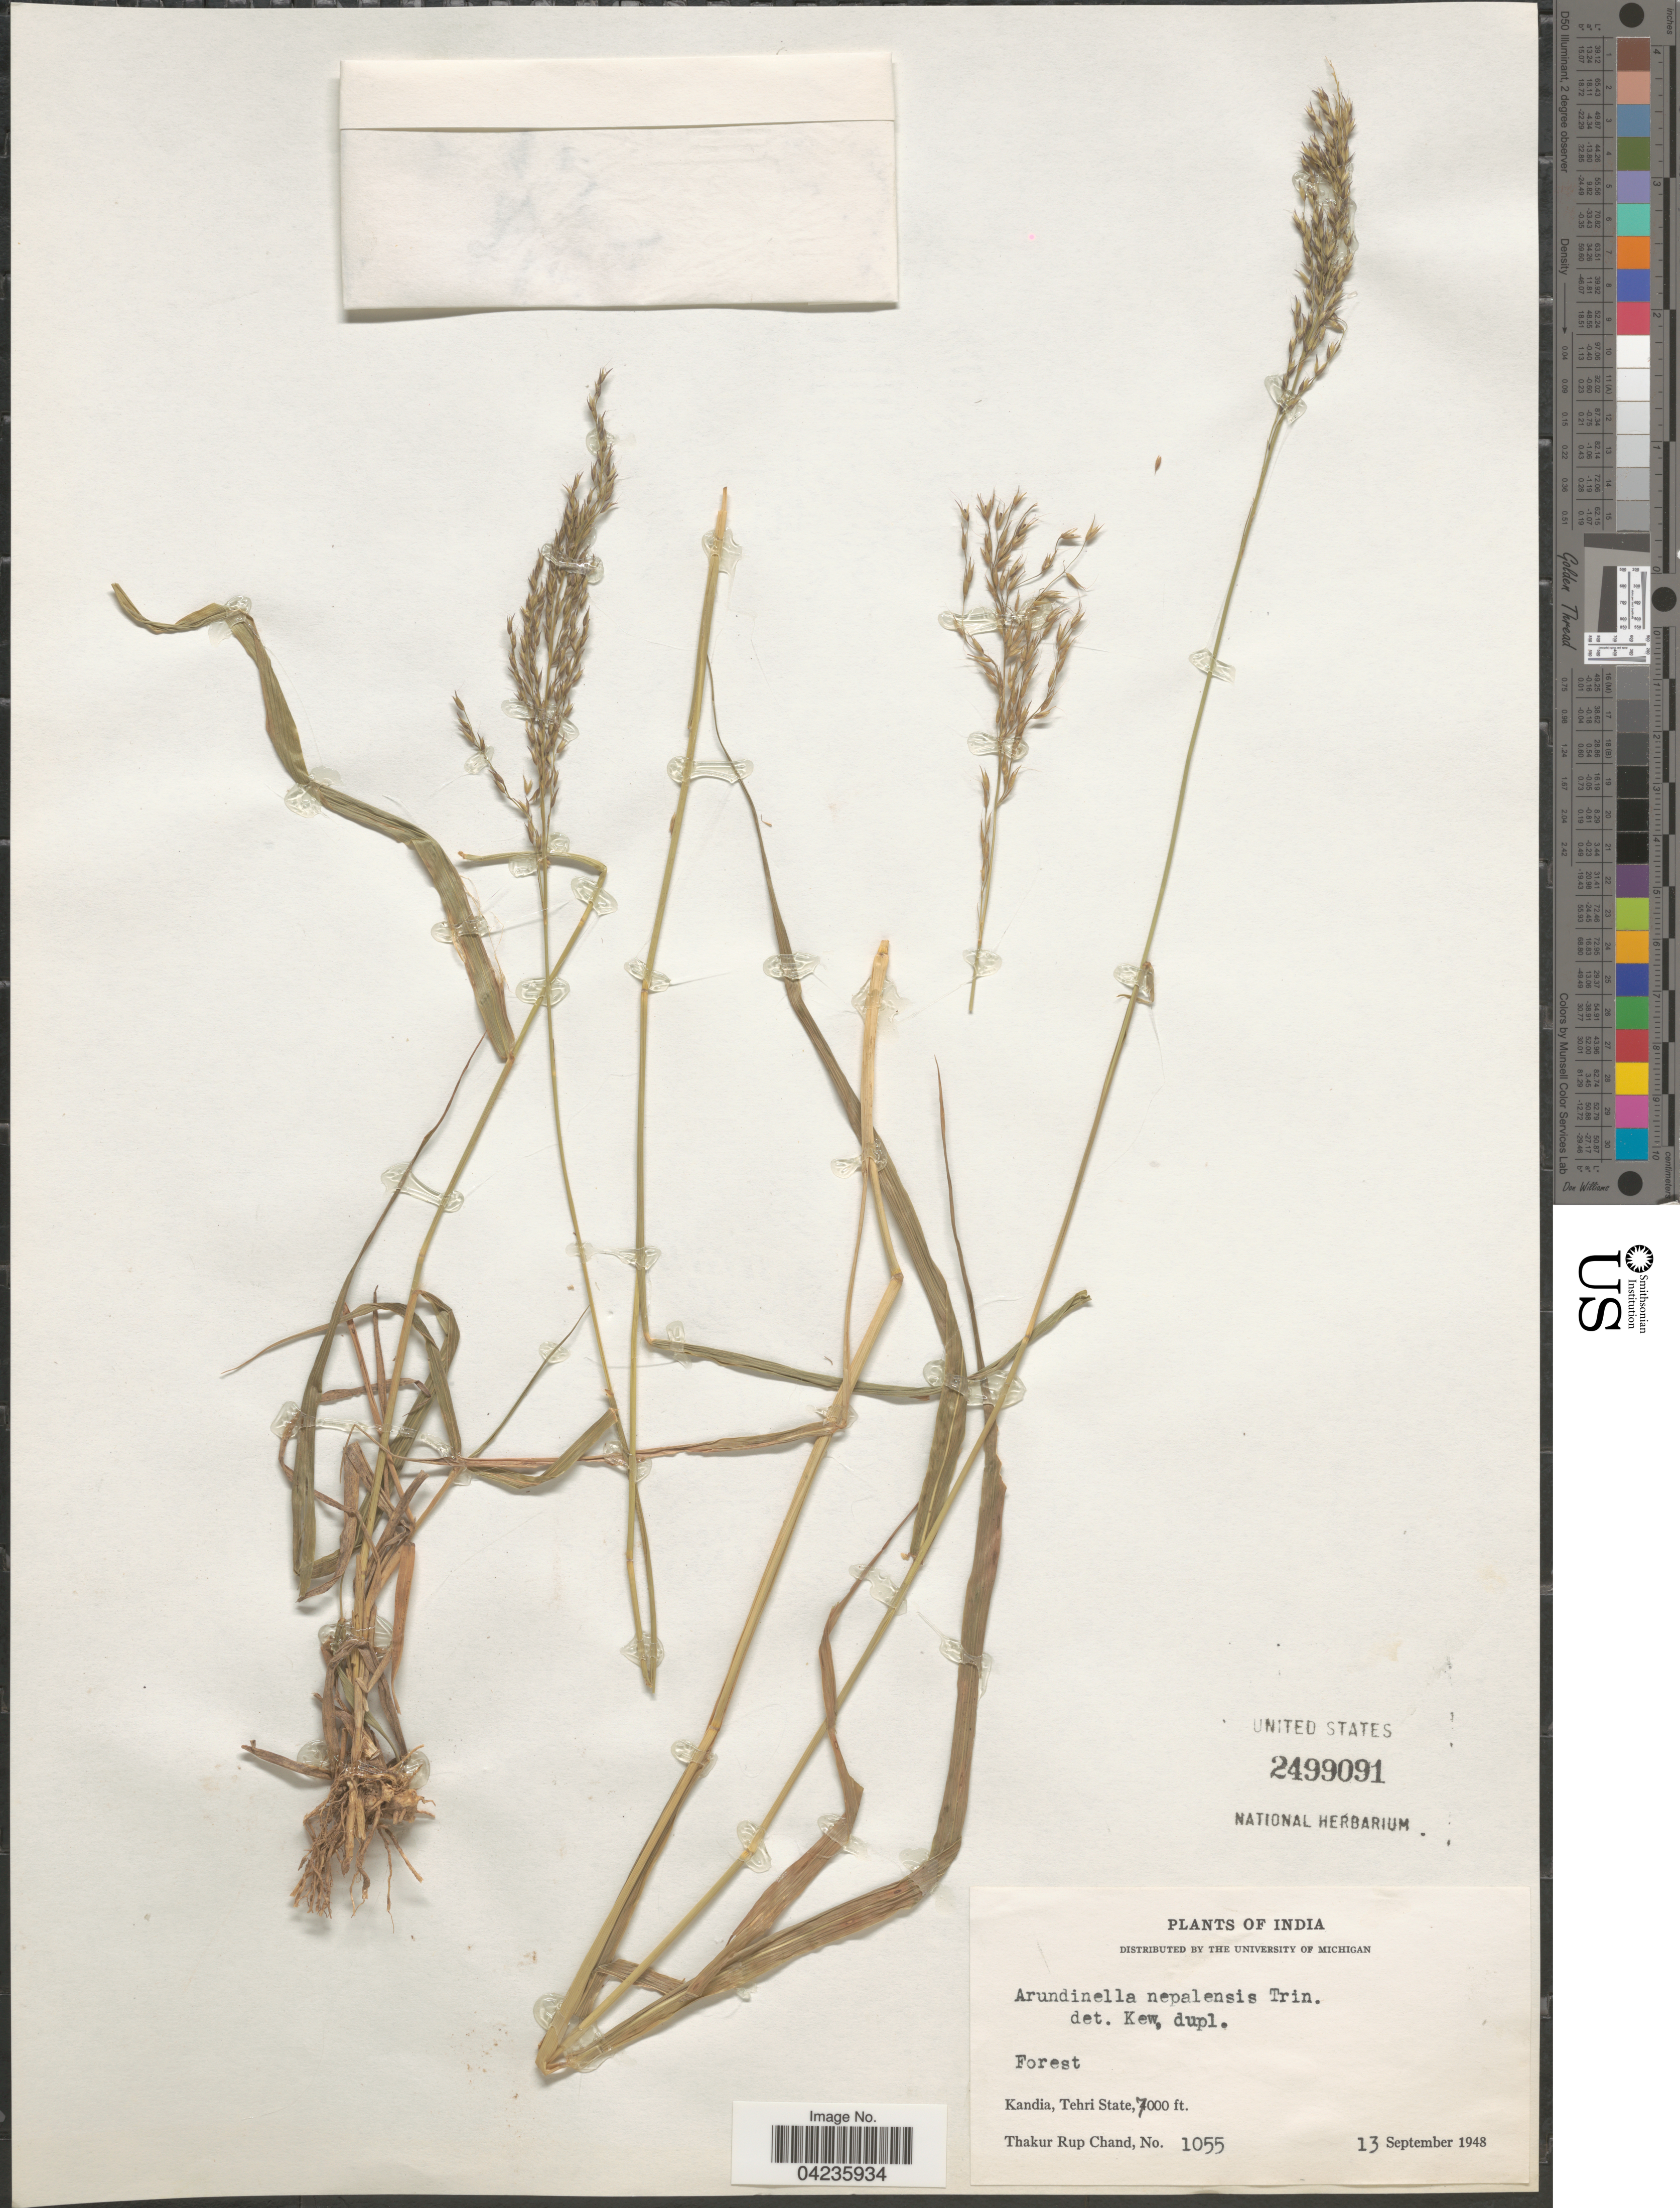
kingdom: Plantae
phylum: Tracheophyta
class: Liliopsida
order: Poales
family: Poaceae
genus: Arundinella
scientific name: Arundinella nepalensis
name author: Trin.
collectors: T. R. Chand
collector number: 1055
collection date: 1948-09-13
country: India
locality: Kandia, Tehri State.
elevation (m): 2134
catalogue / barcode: US 2499091